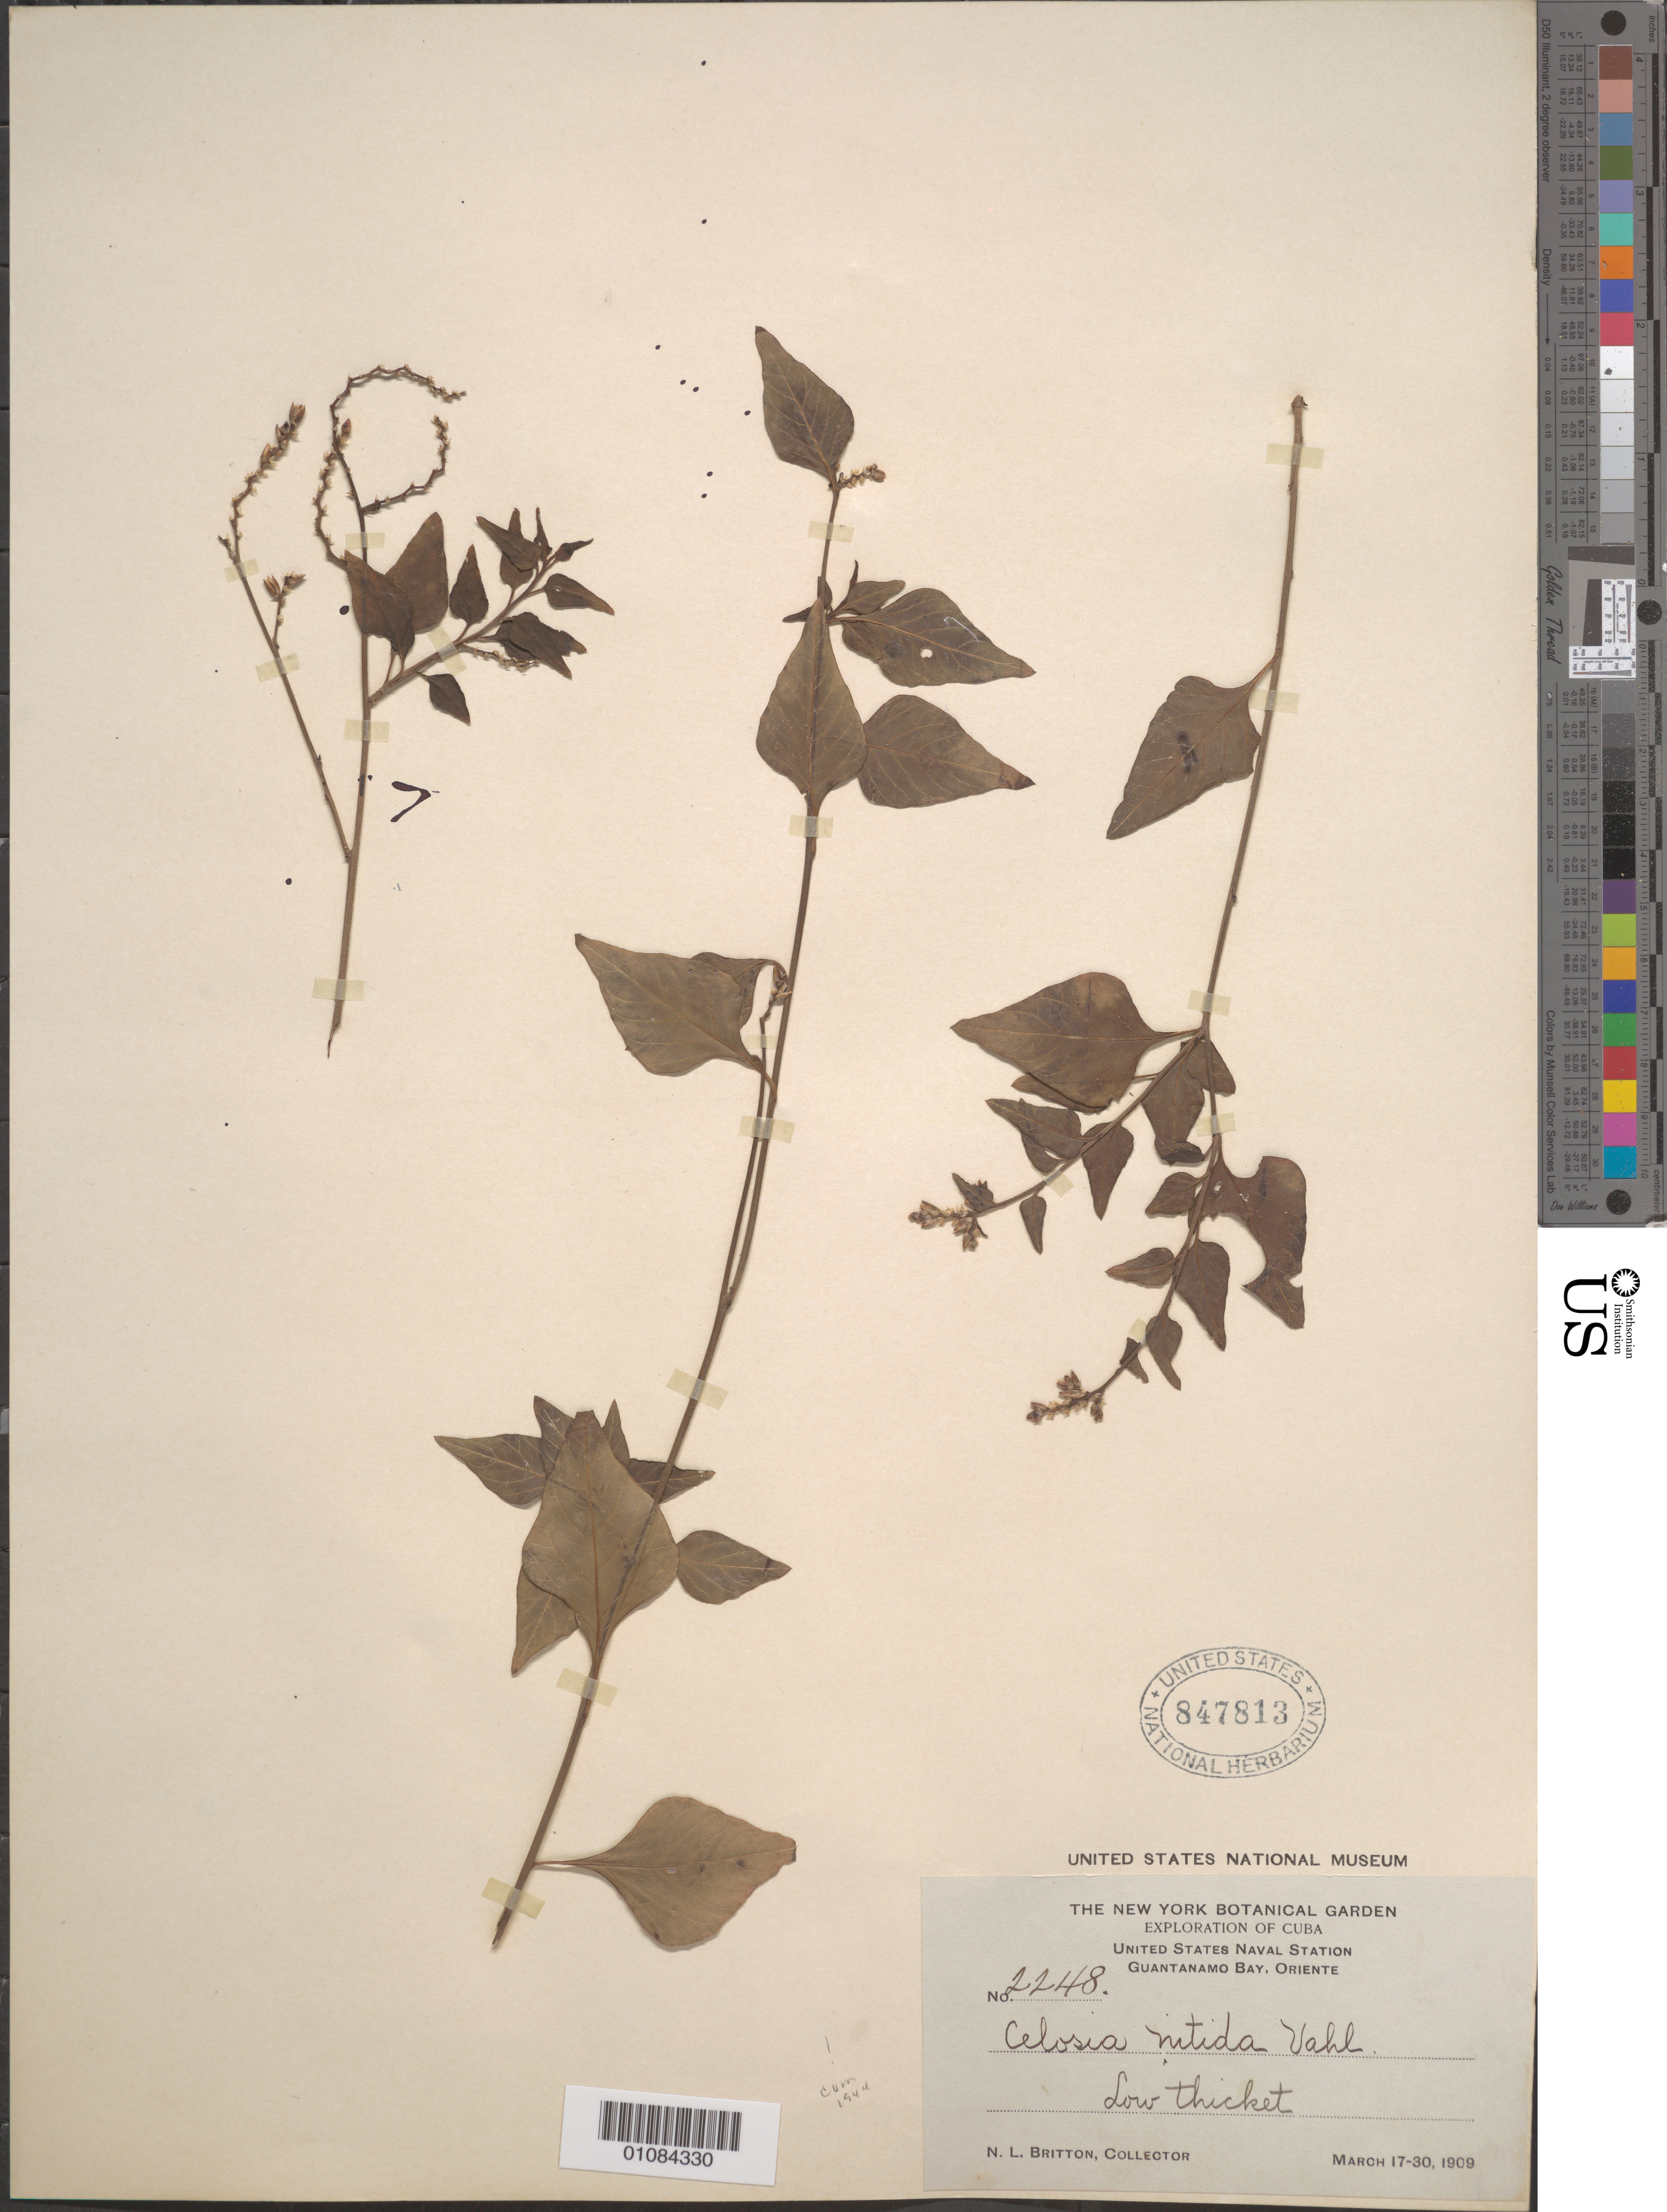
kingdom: Plantae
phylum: Tracheophyta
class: Magnoliopsida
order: Caryophyllales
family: Amaranthaceae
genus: Celosia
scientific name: Celosia nitida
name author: Vahl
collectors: N. Britton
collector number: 2248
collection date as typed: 17 Mar 1909 to 30 Mar 1909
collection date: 1909-03-17/1909-03-30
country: Cuba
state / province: Guantánamo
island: Cuba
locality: Oriente, Guantánamo Bay, US Naval Station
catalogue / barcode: US 847813